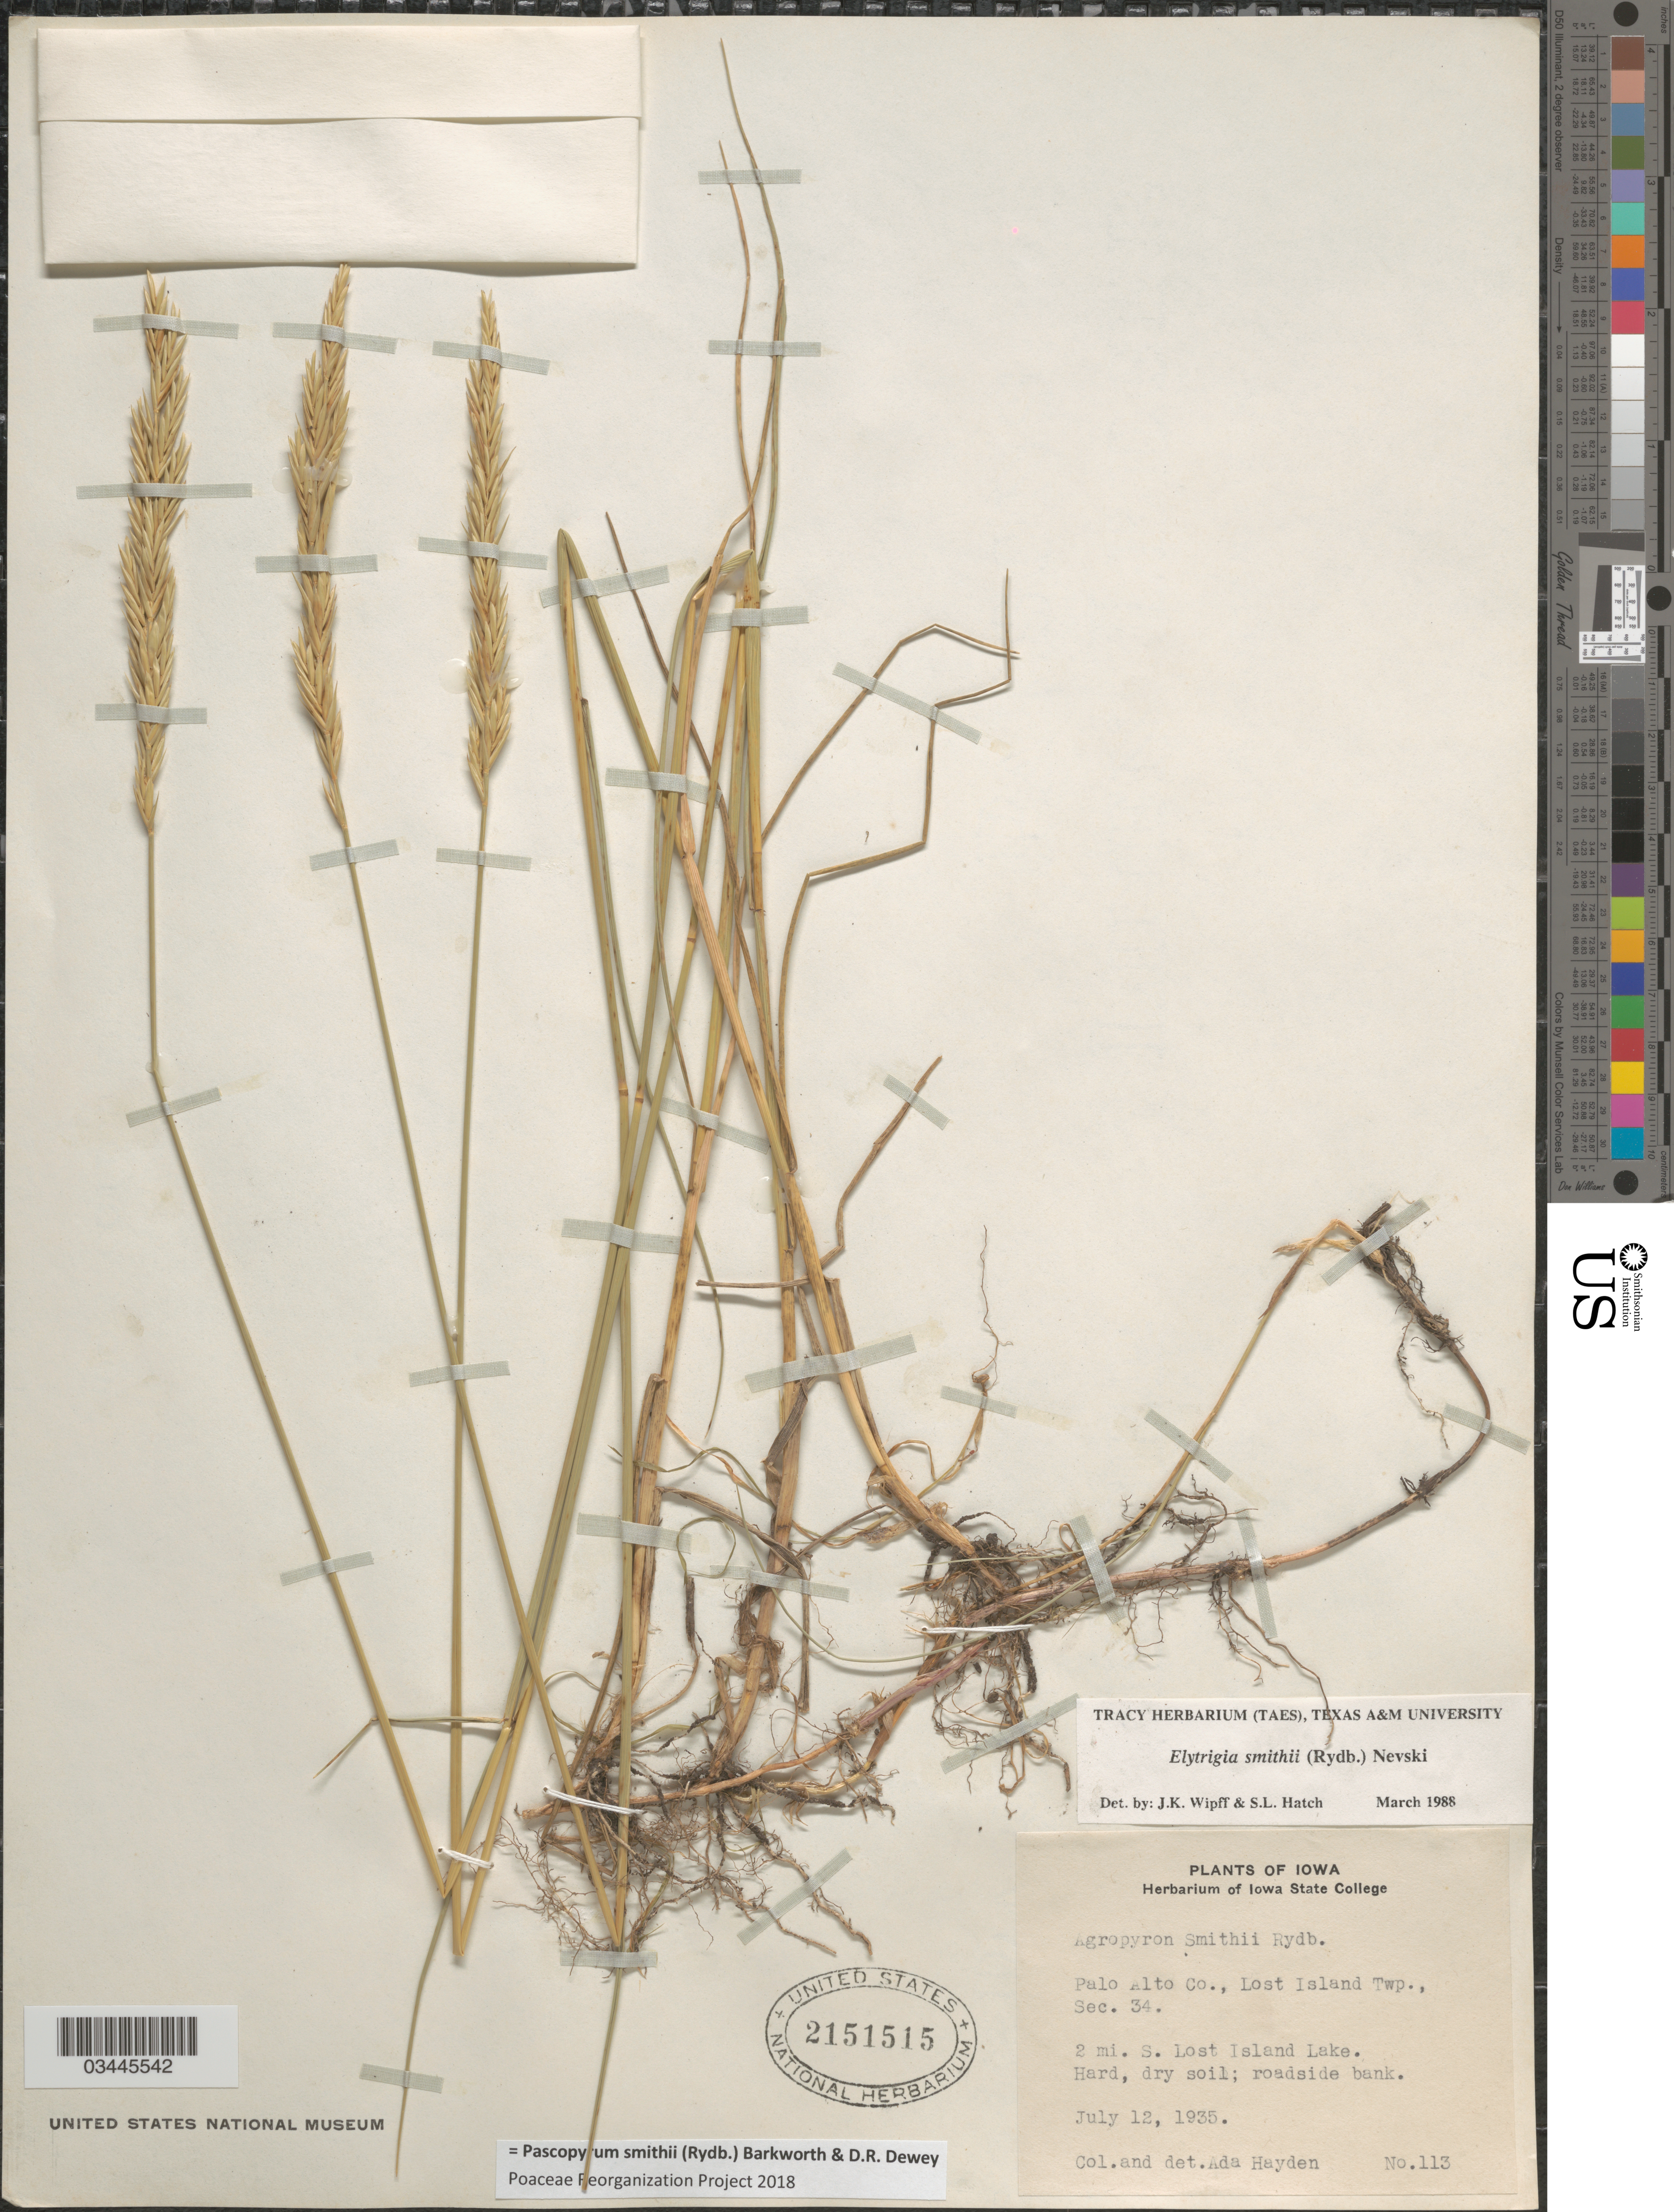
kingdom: Plantae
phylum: Tracheophyta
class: Liliopsida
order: Poales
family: Poaceae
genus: Pascopyrum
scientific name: Pascopyrum smithii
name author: (Rydb.) Barkworth & Dewey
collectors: Ada Hayden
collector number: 113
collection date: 1935-07-12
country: United States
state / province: Iowa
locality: Palo Alto Co., Lost Island Twp., Sec. 34. 2 mi. S. Lost Island Lake.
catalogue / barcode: US 2151515